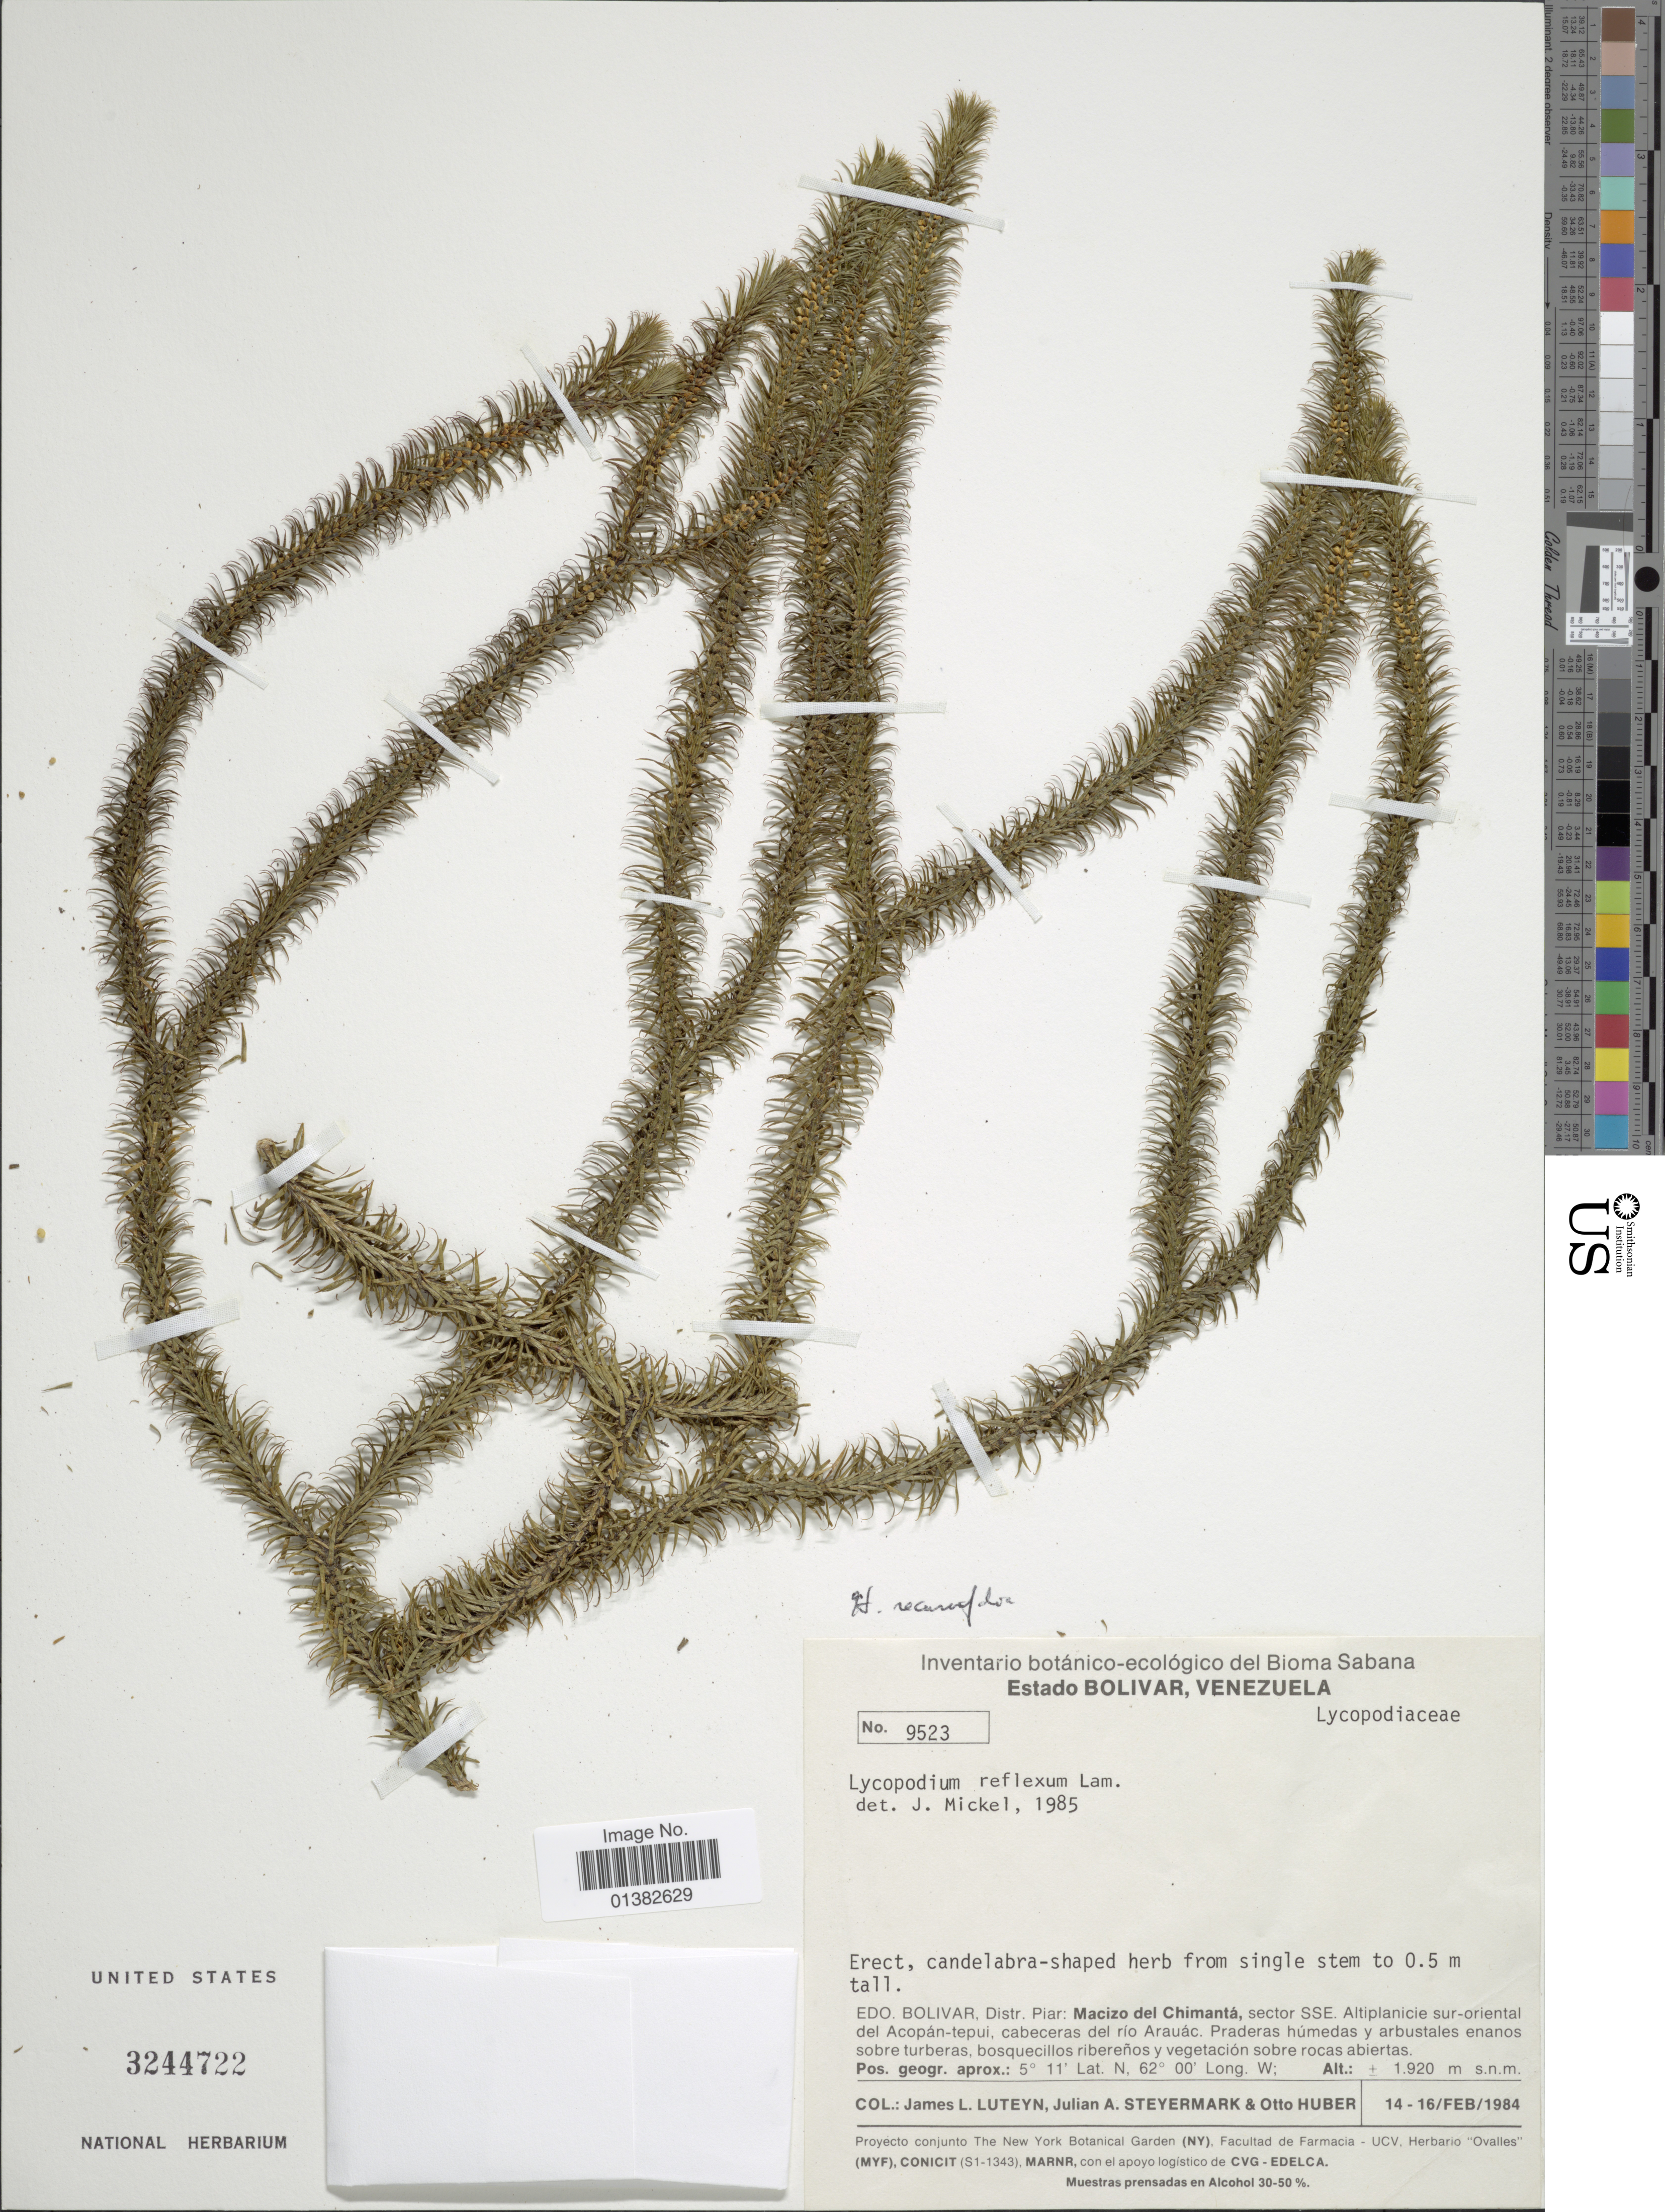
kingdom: Plantae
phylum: Tracheophyta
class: Lycopodiopsida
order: Lycopodiales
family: Lycopodiaceae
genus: Phlegmariurus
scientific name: Phlegmariurus recurvifolius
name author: (Rolleri) B. Øllg.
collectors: J. L. Luteyn, J. Steyermark & O. Huber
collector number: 9523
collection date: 1984-02-14/1984-02-16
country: Venezuela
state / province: Bolivar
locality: Distr. Piar: Macizo del Chimantá. sector SSE. Altiplanicie sur-oriental del Acopán-tepui, cabeceras del río Arauác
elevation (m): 1920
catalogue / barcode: US 3244722